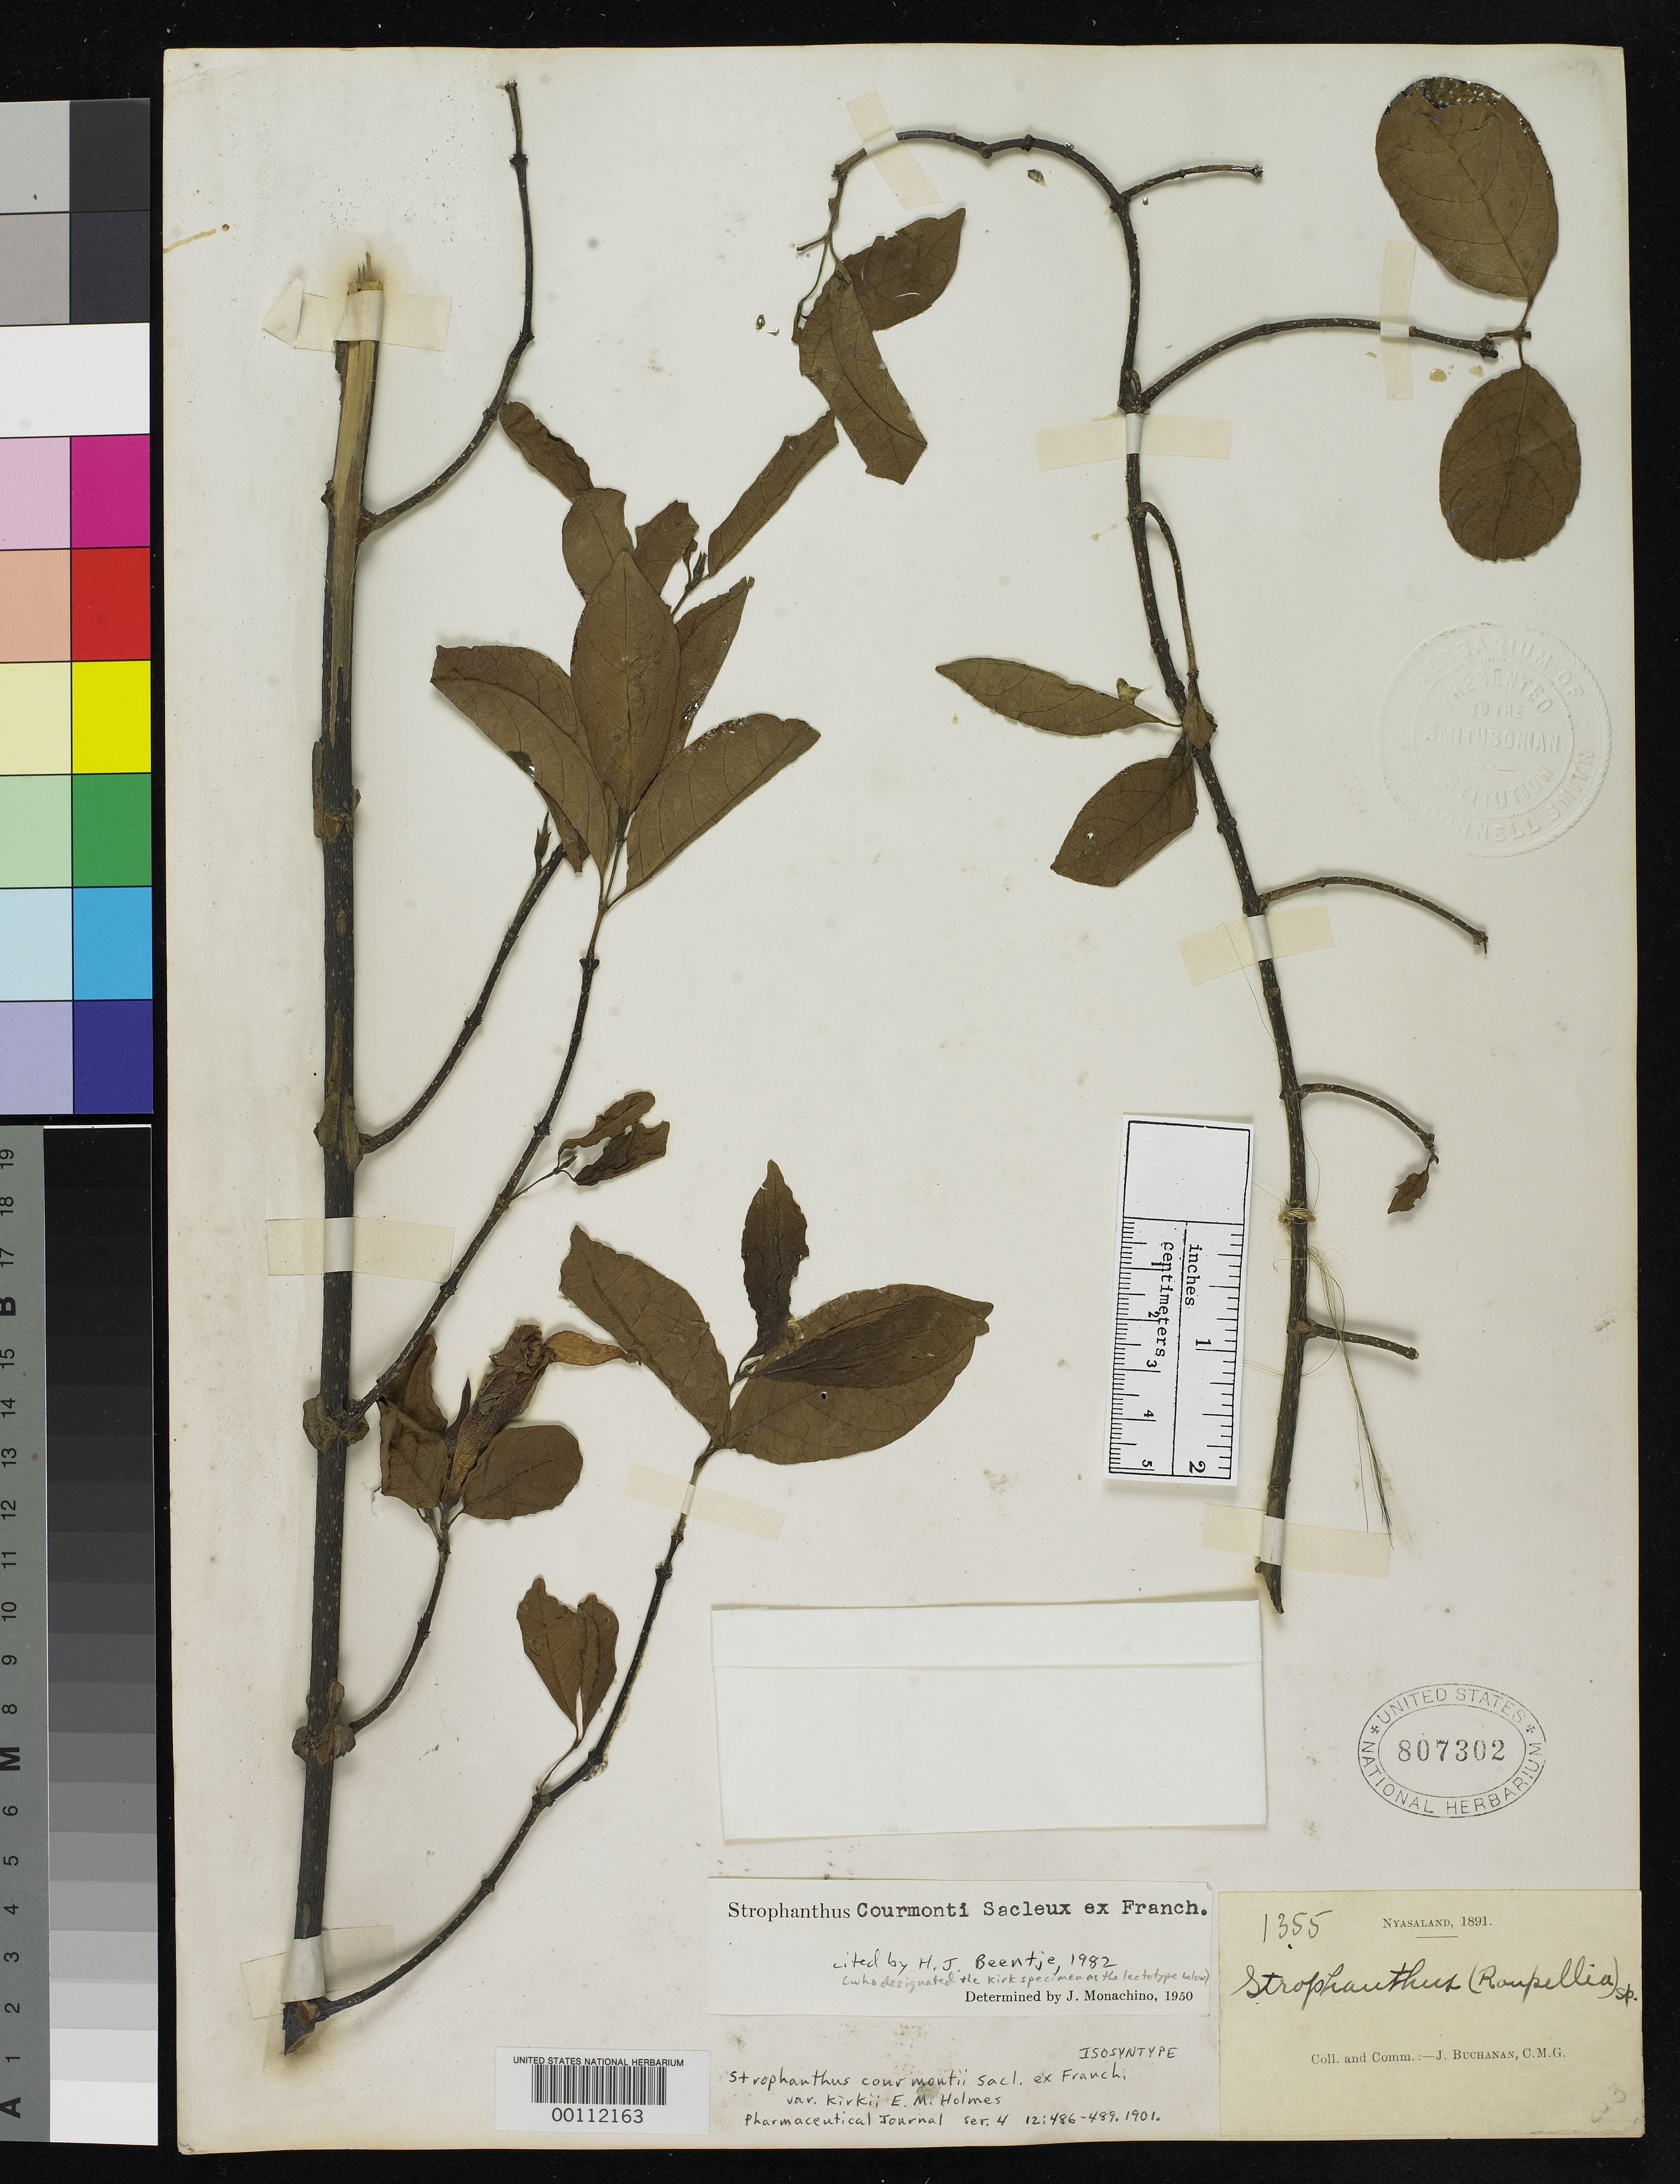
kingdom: Plantae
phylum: Tracheophyta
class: Magnoliopsida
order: Gentianales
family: Apocynaceae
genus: Strophanthus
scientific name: Strophanthus courmontii var. kirkii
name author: E.M. Holmes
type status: Isosyntype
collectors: J. Buchanan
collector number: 1355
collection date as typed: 1891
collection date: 1891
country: Malawi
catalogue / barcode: US 807302